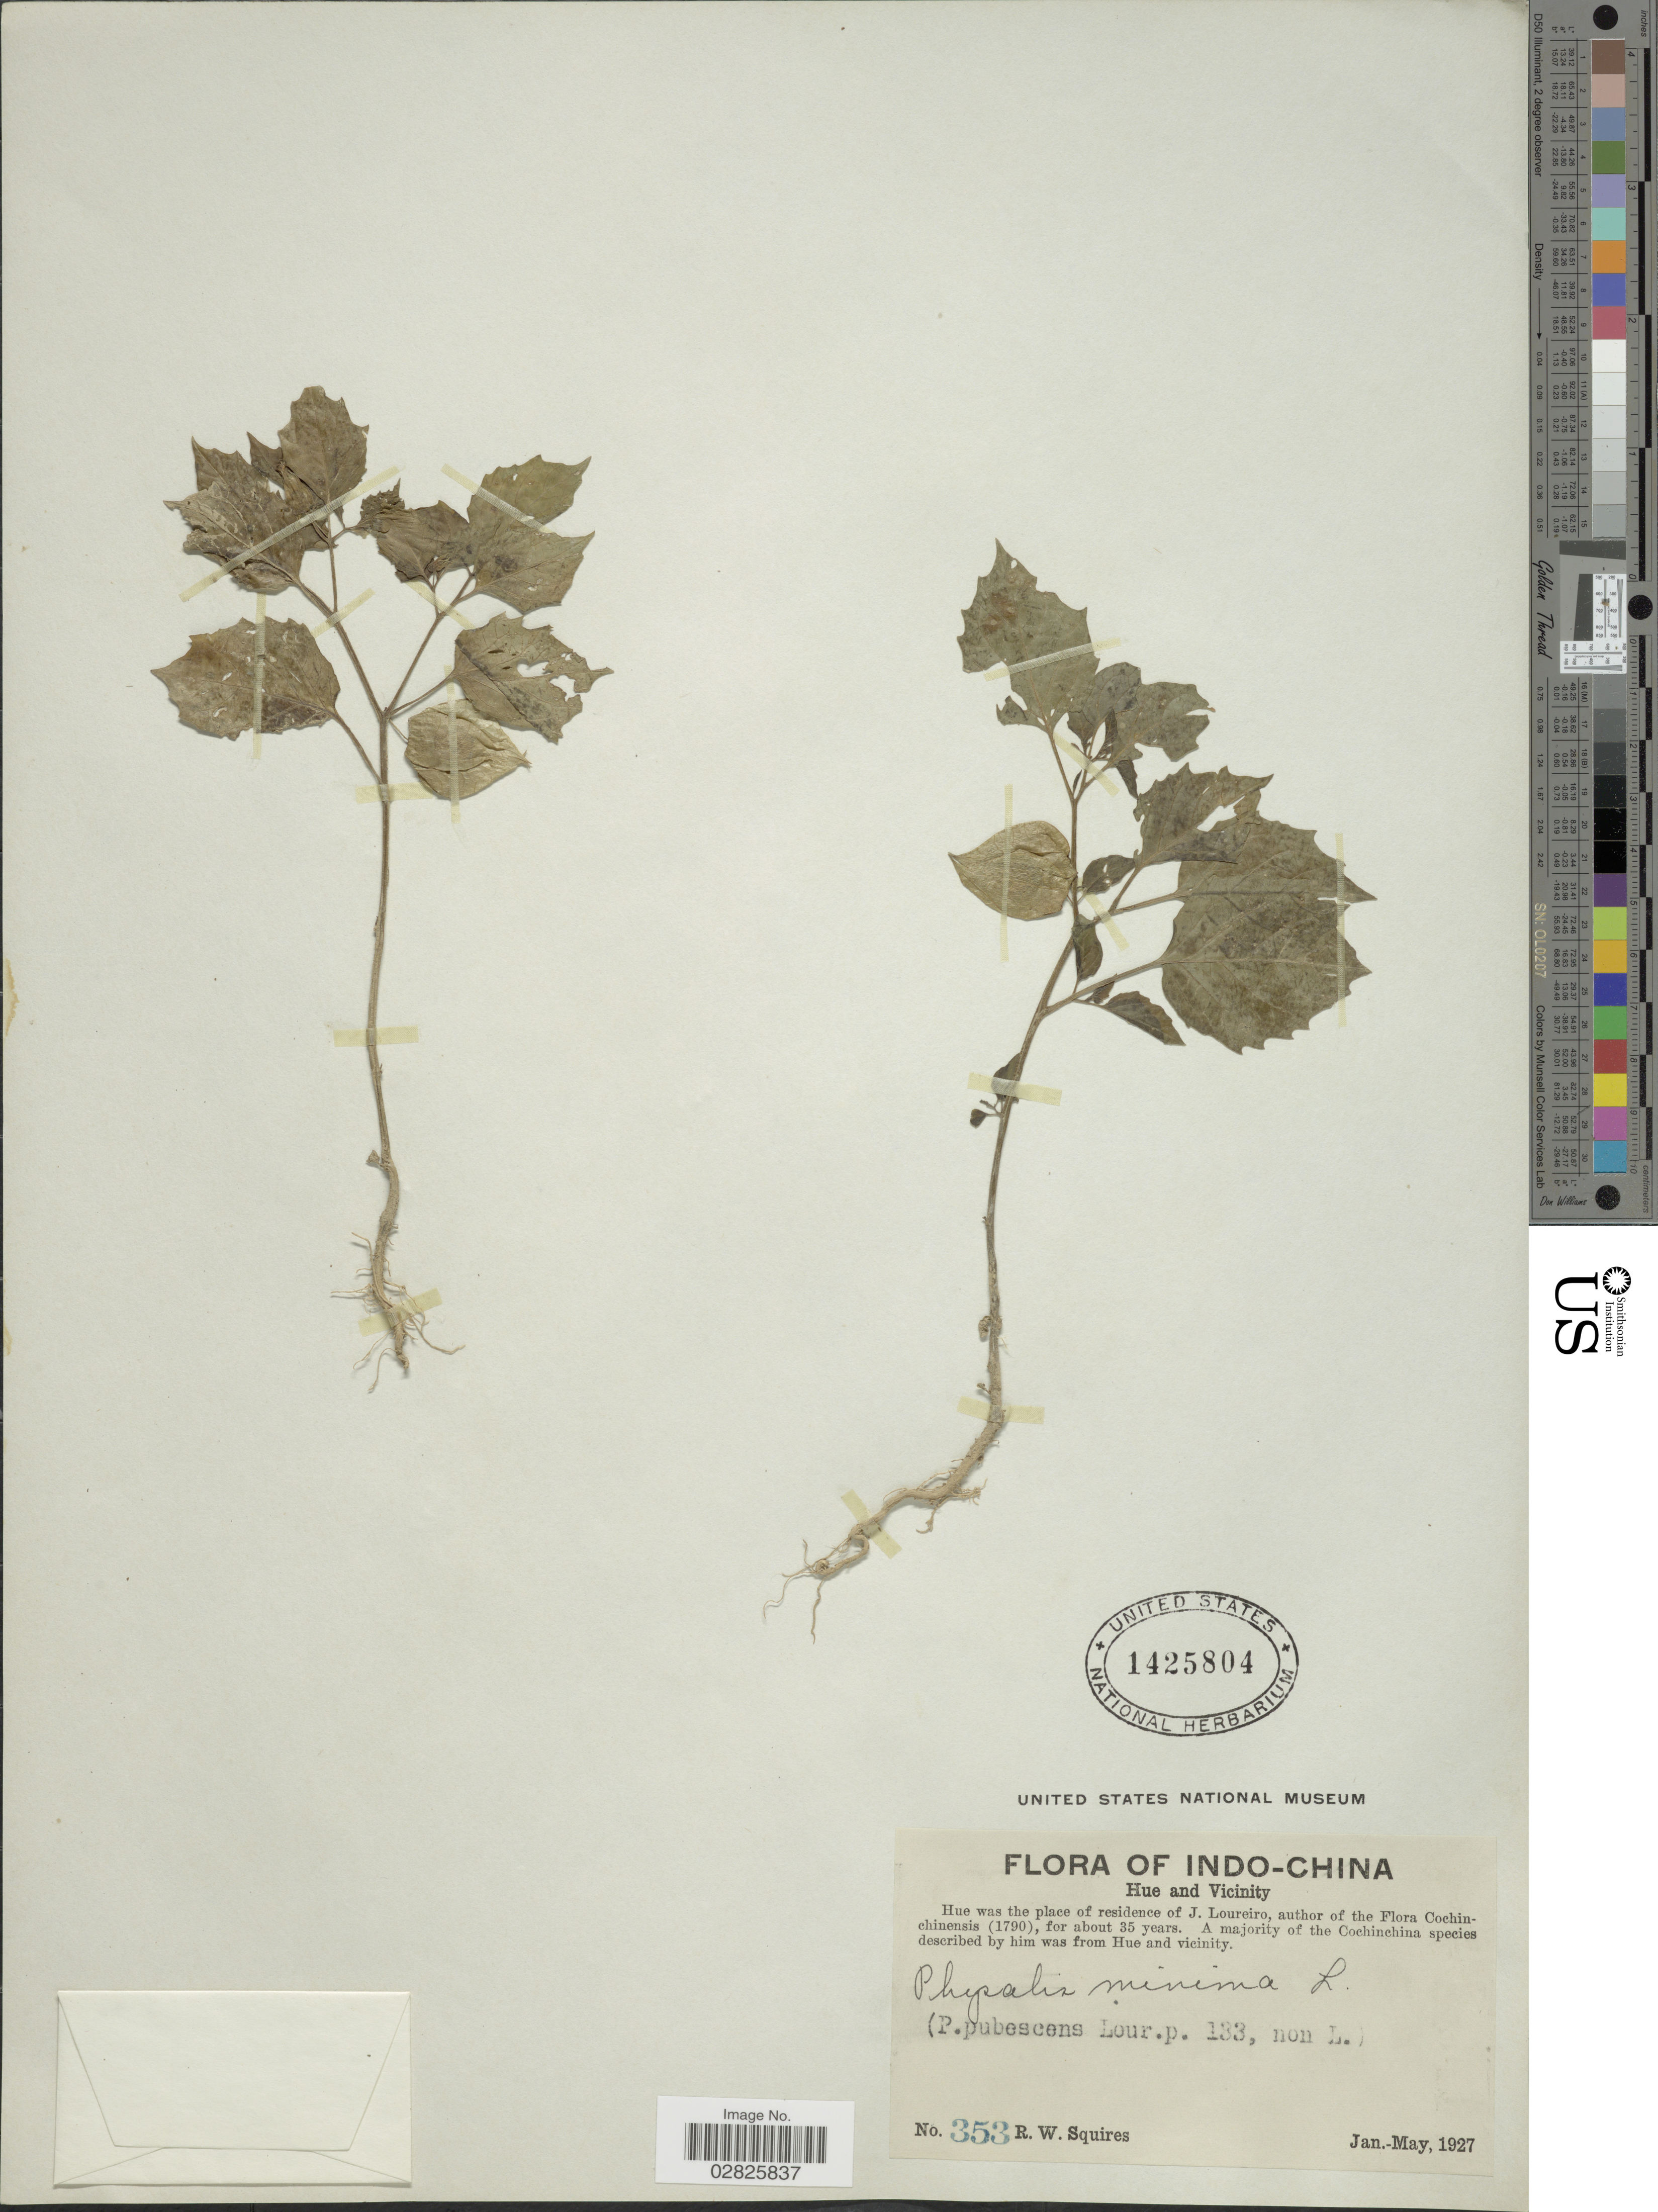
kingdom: Plantae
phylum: Tracheophyta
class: Magnoliopsida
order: Solanales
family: Solanaceae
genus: Physalis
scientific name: Physalis minima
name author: L.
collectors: R. Squires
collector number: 353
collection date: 1927-01/1927-05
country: Vietnam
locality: Indo-China. Hue and Vicinity.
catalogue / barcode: US 1425804